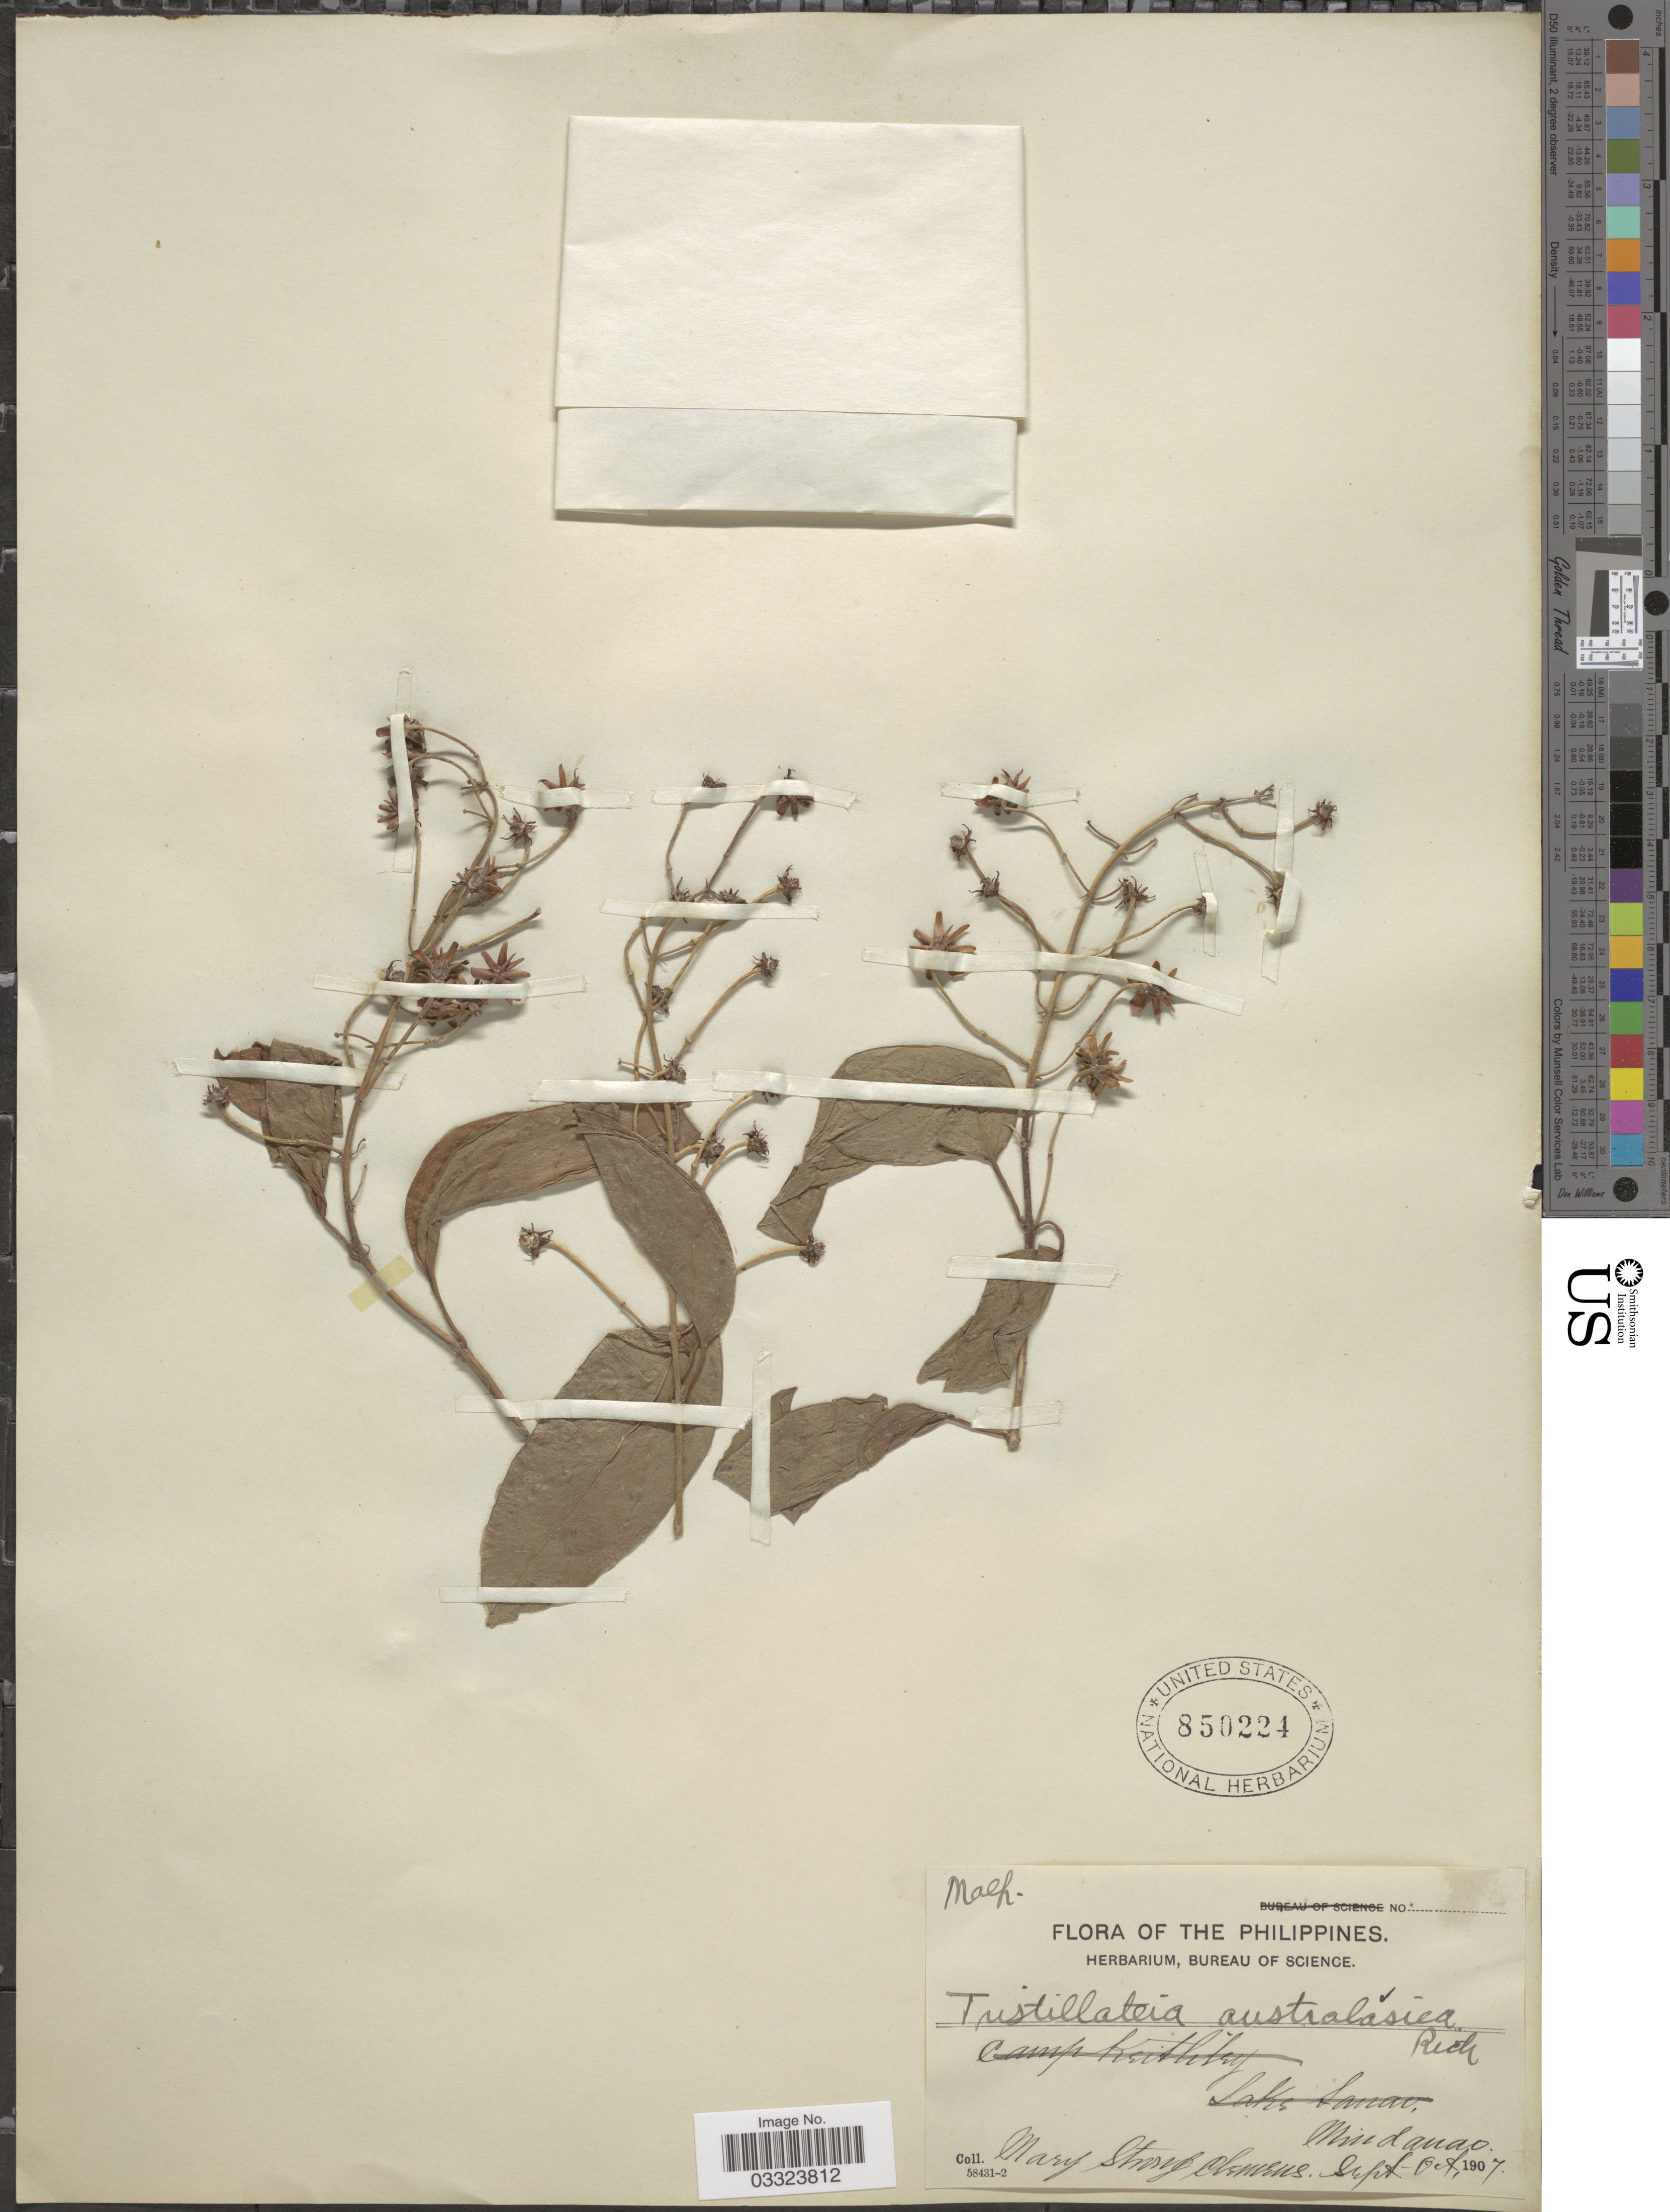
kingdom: Plantae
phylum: Tracheophyta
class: Magnoliopsida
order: Malpighiales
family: Malpighiaceae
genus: Tristellateia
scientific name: Tristellateia australasiae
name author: A. Rich.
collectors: M. S. Clemens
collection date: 1907-09/1907-10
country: Philippines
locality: Mindanao.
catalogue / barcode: US 850224